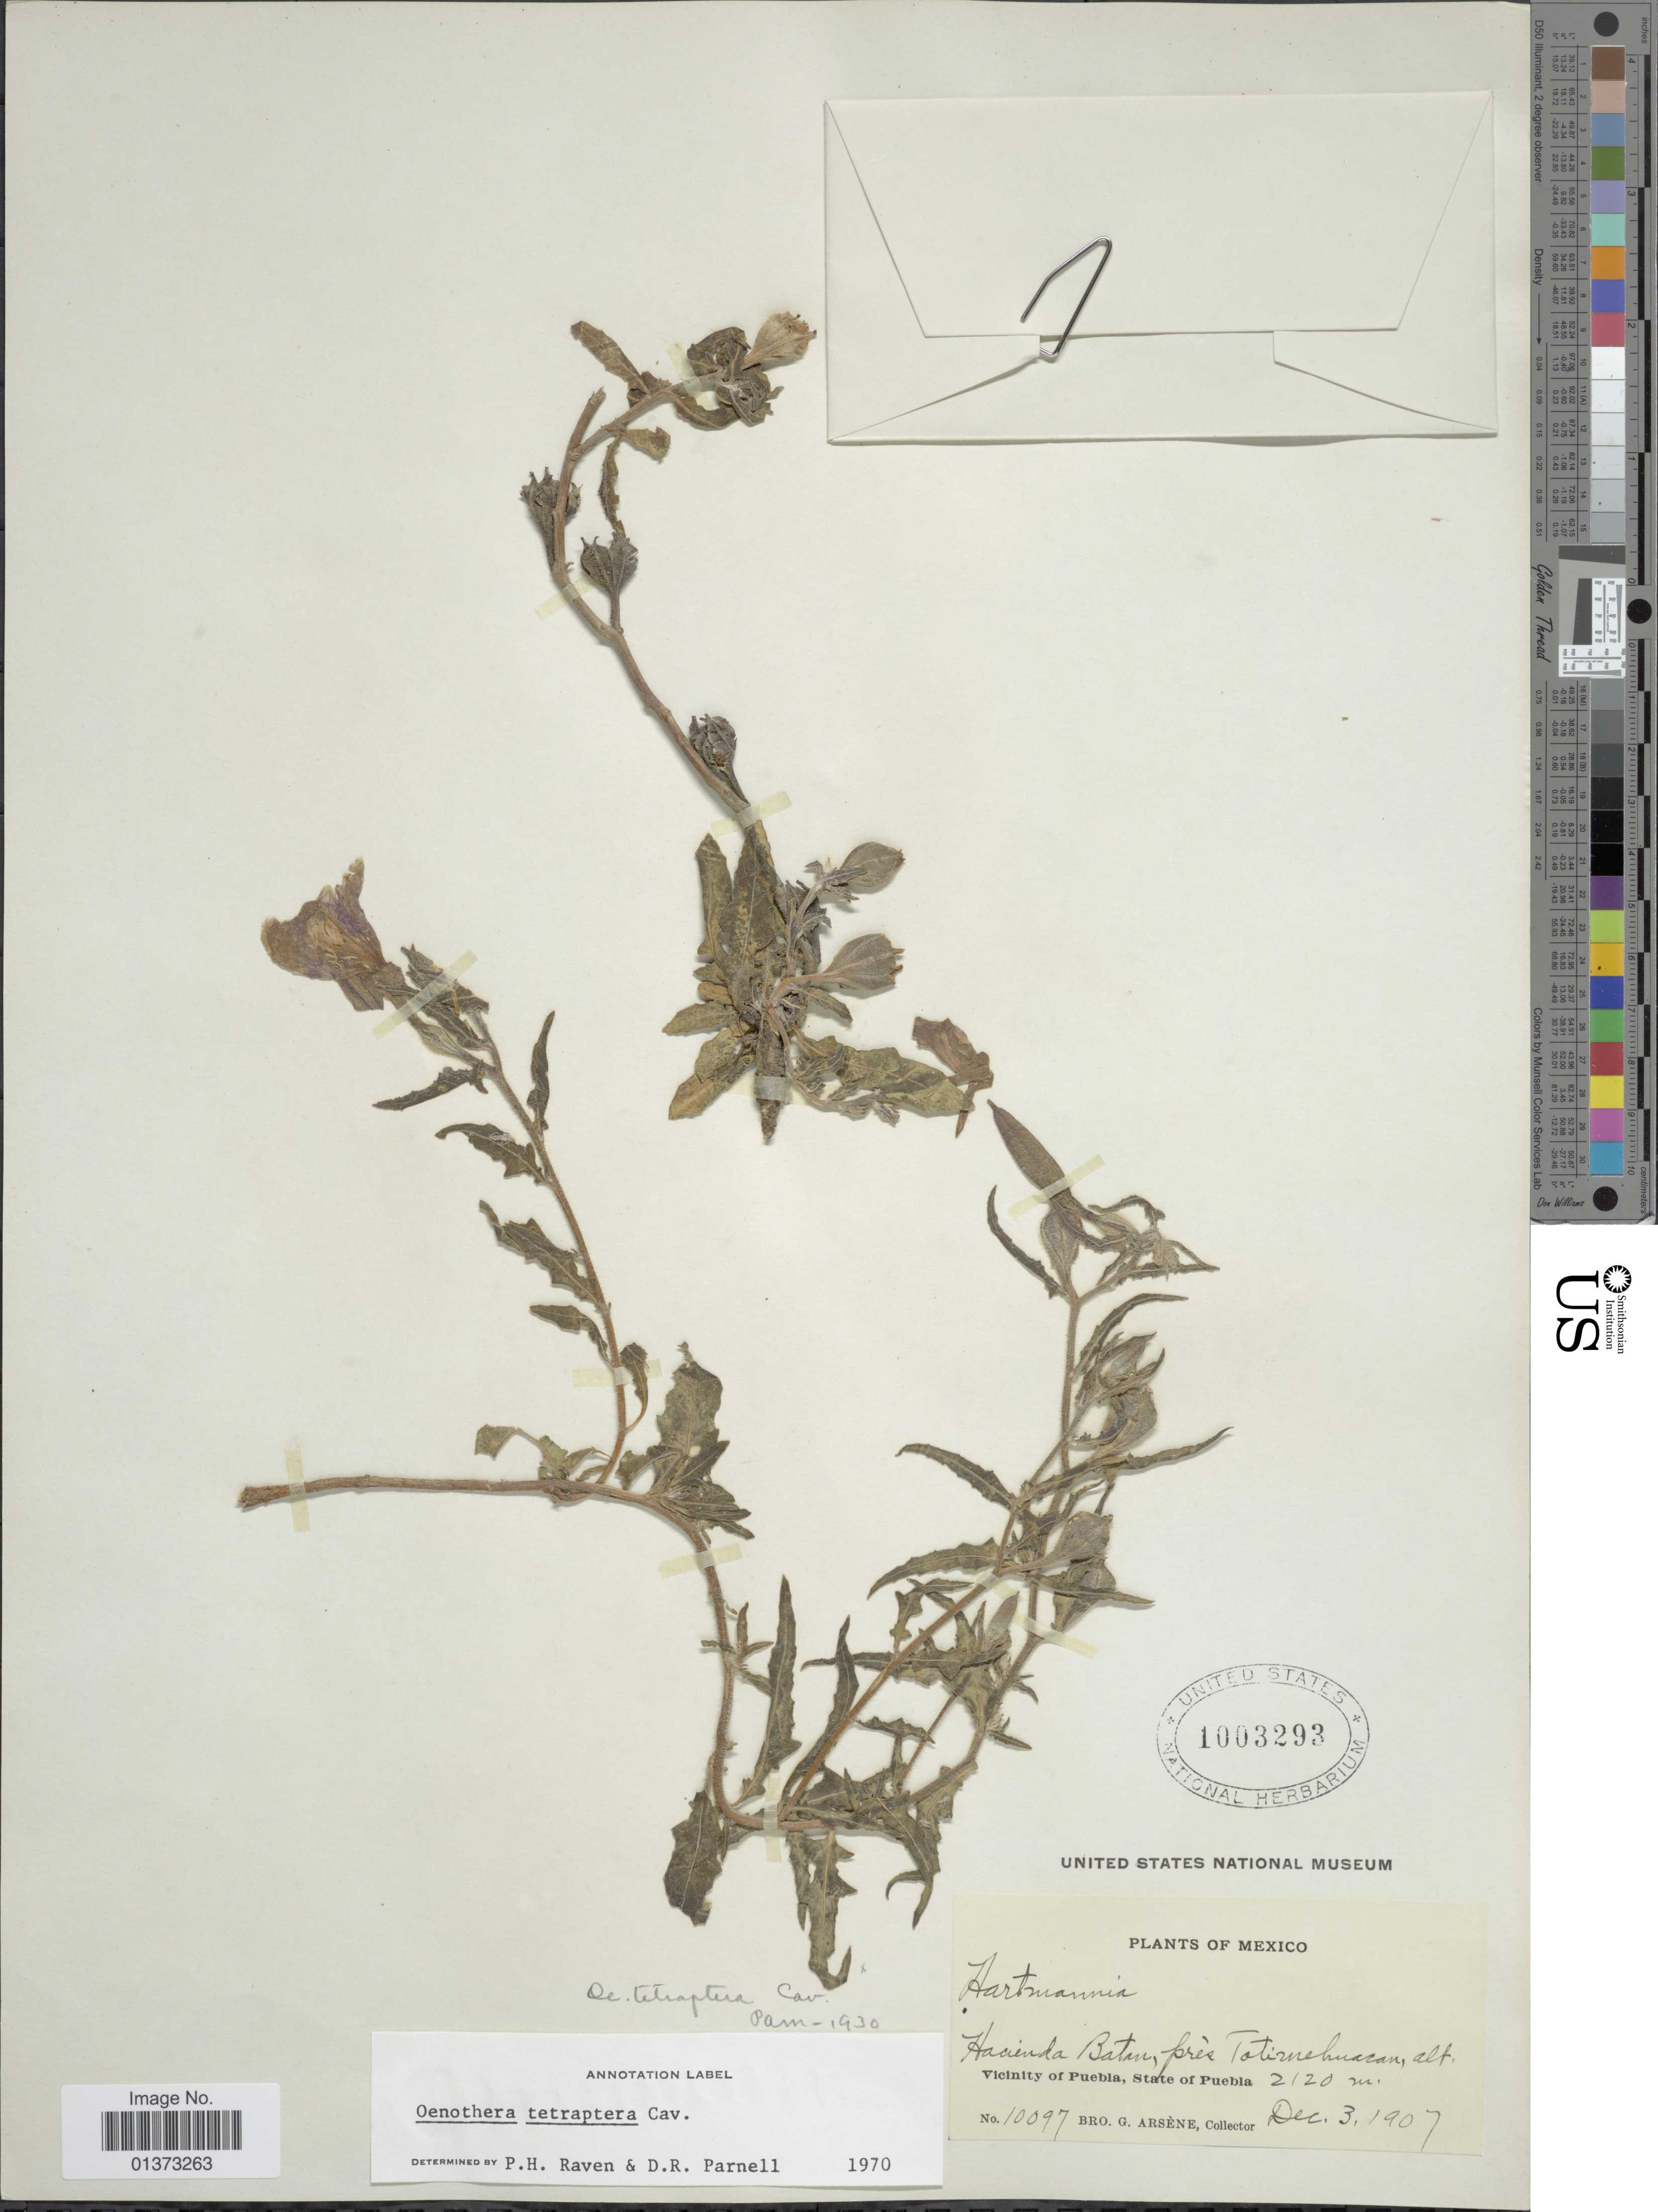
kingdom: Plantae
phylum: Tracheophyta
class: Magnoliopsida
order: Myrtales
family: Onagraceae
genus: Oenothera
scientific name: Oenothera tetraptera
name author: Cav.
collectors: Bro. G. Arsène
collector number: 10097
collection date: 1907-12-03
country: Mexico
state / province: Puebla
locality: Hacienda Batan, prés Totirnehuacan [Hacienda Batan near Totimehuacan] -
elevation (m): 2120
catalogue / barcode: US 1003293